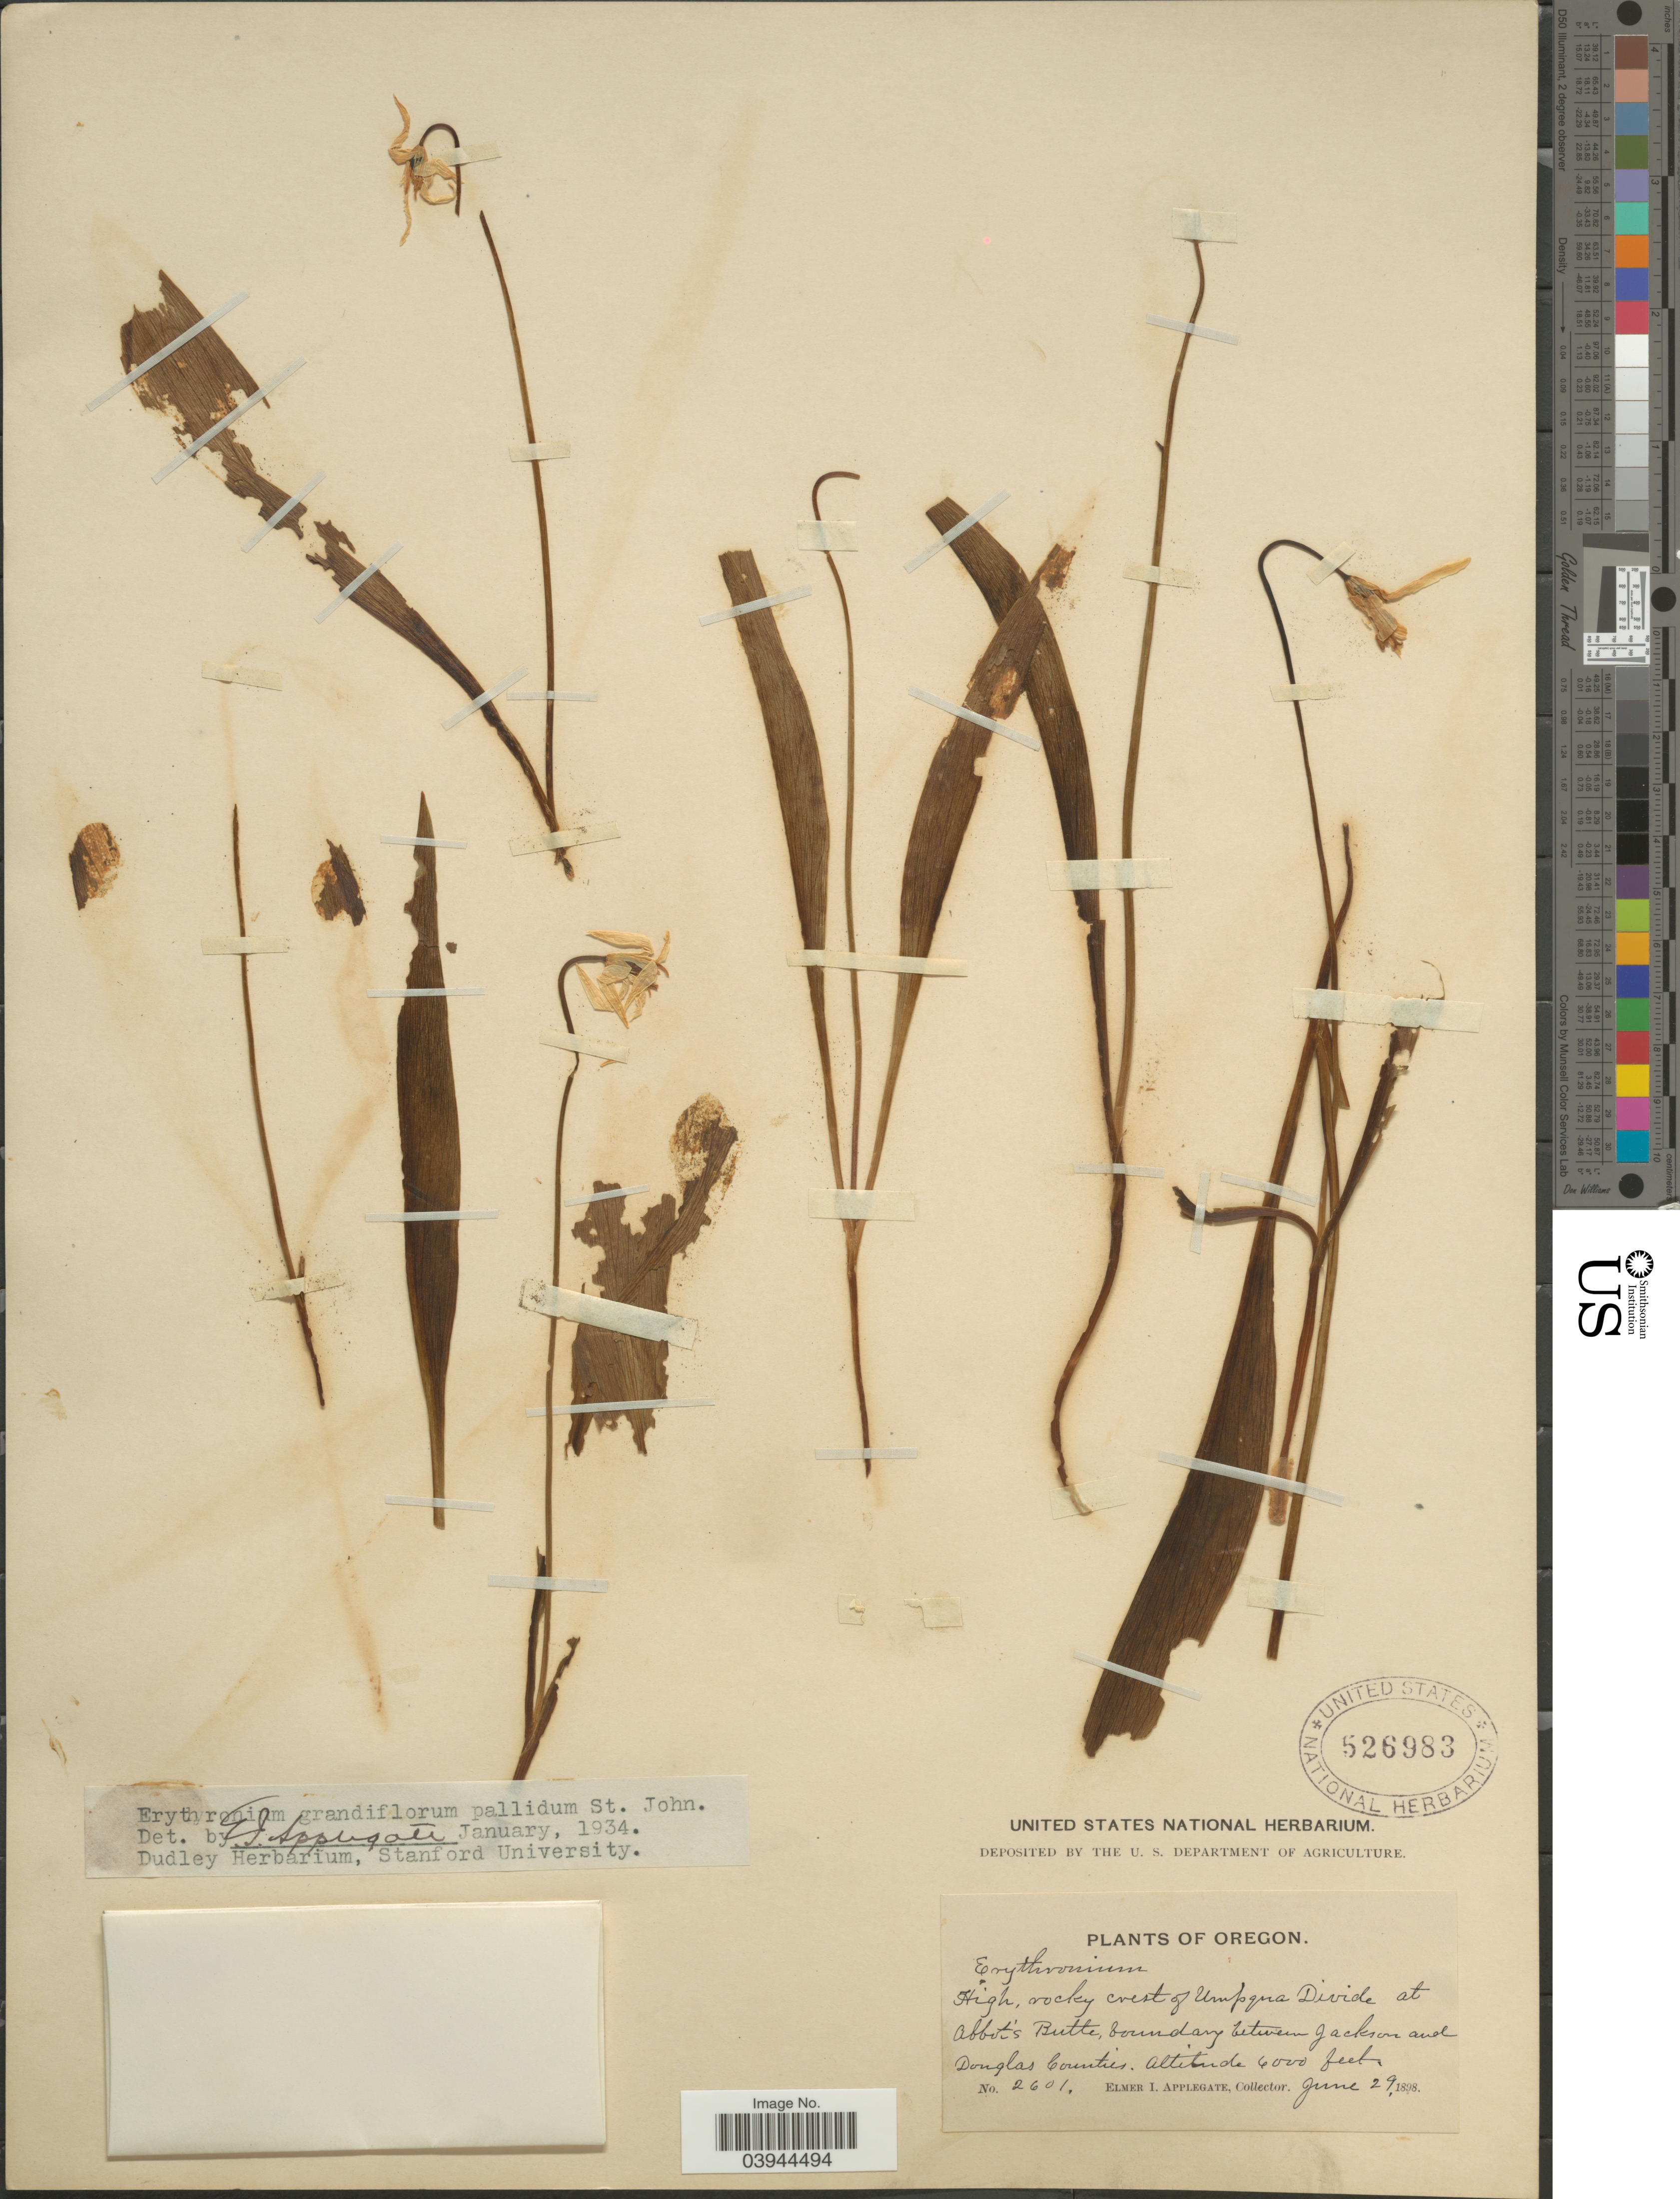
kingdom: Plantae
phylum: Tracheophyta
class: Liliopsida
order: Liliales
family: Liliaceae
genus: Erythronium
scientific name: Erythronium grandiflorum var. pallidum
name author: H. St. John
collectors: E. I. Applegate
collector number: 2601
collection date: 1898-06-29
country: United States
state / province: Oregon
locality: High, rocky crest of Umpqua Divide at Abbot's Butte, boundary between Jackson and Douglas Counties.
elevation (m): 1829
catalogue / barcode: US 526983